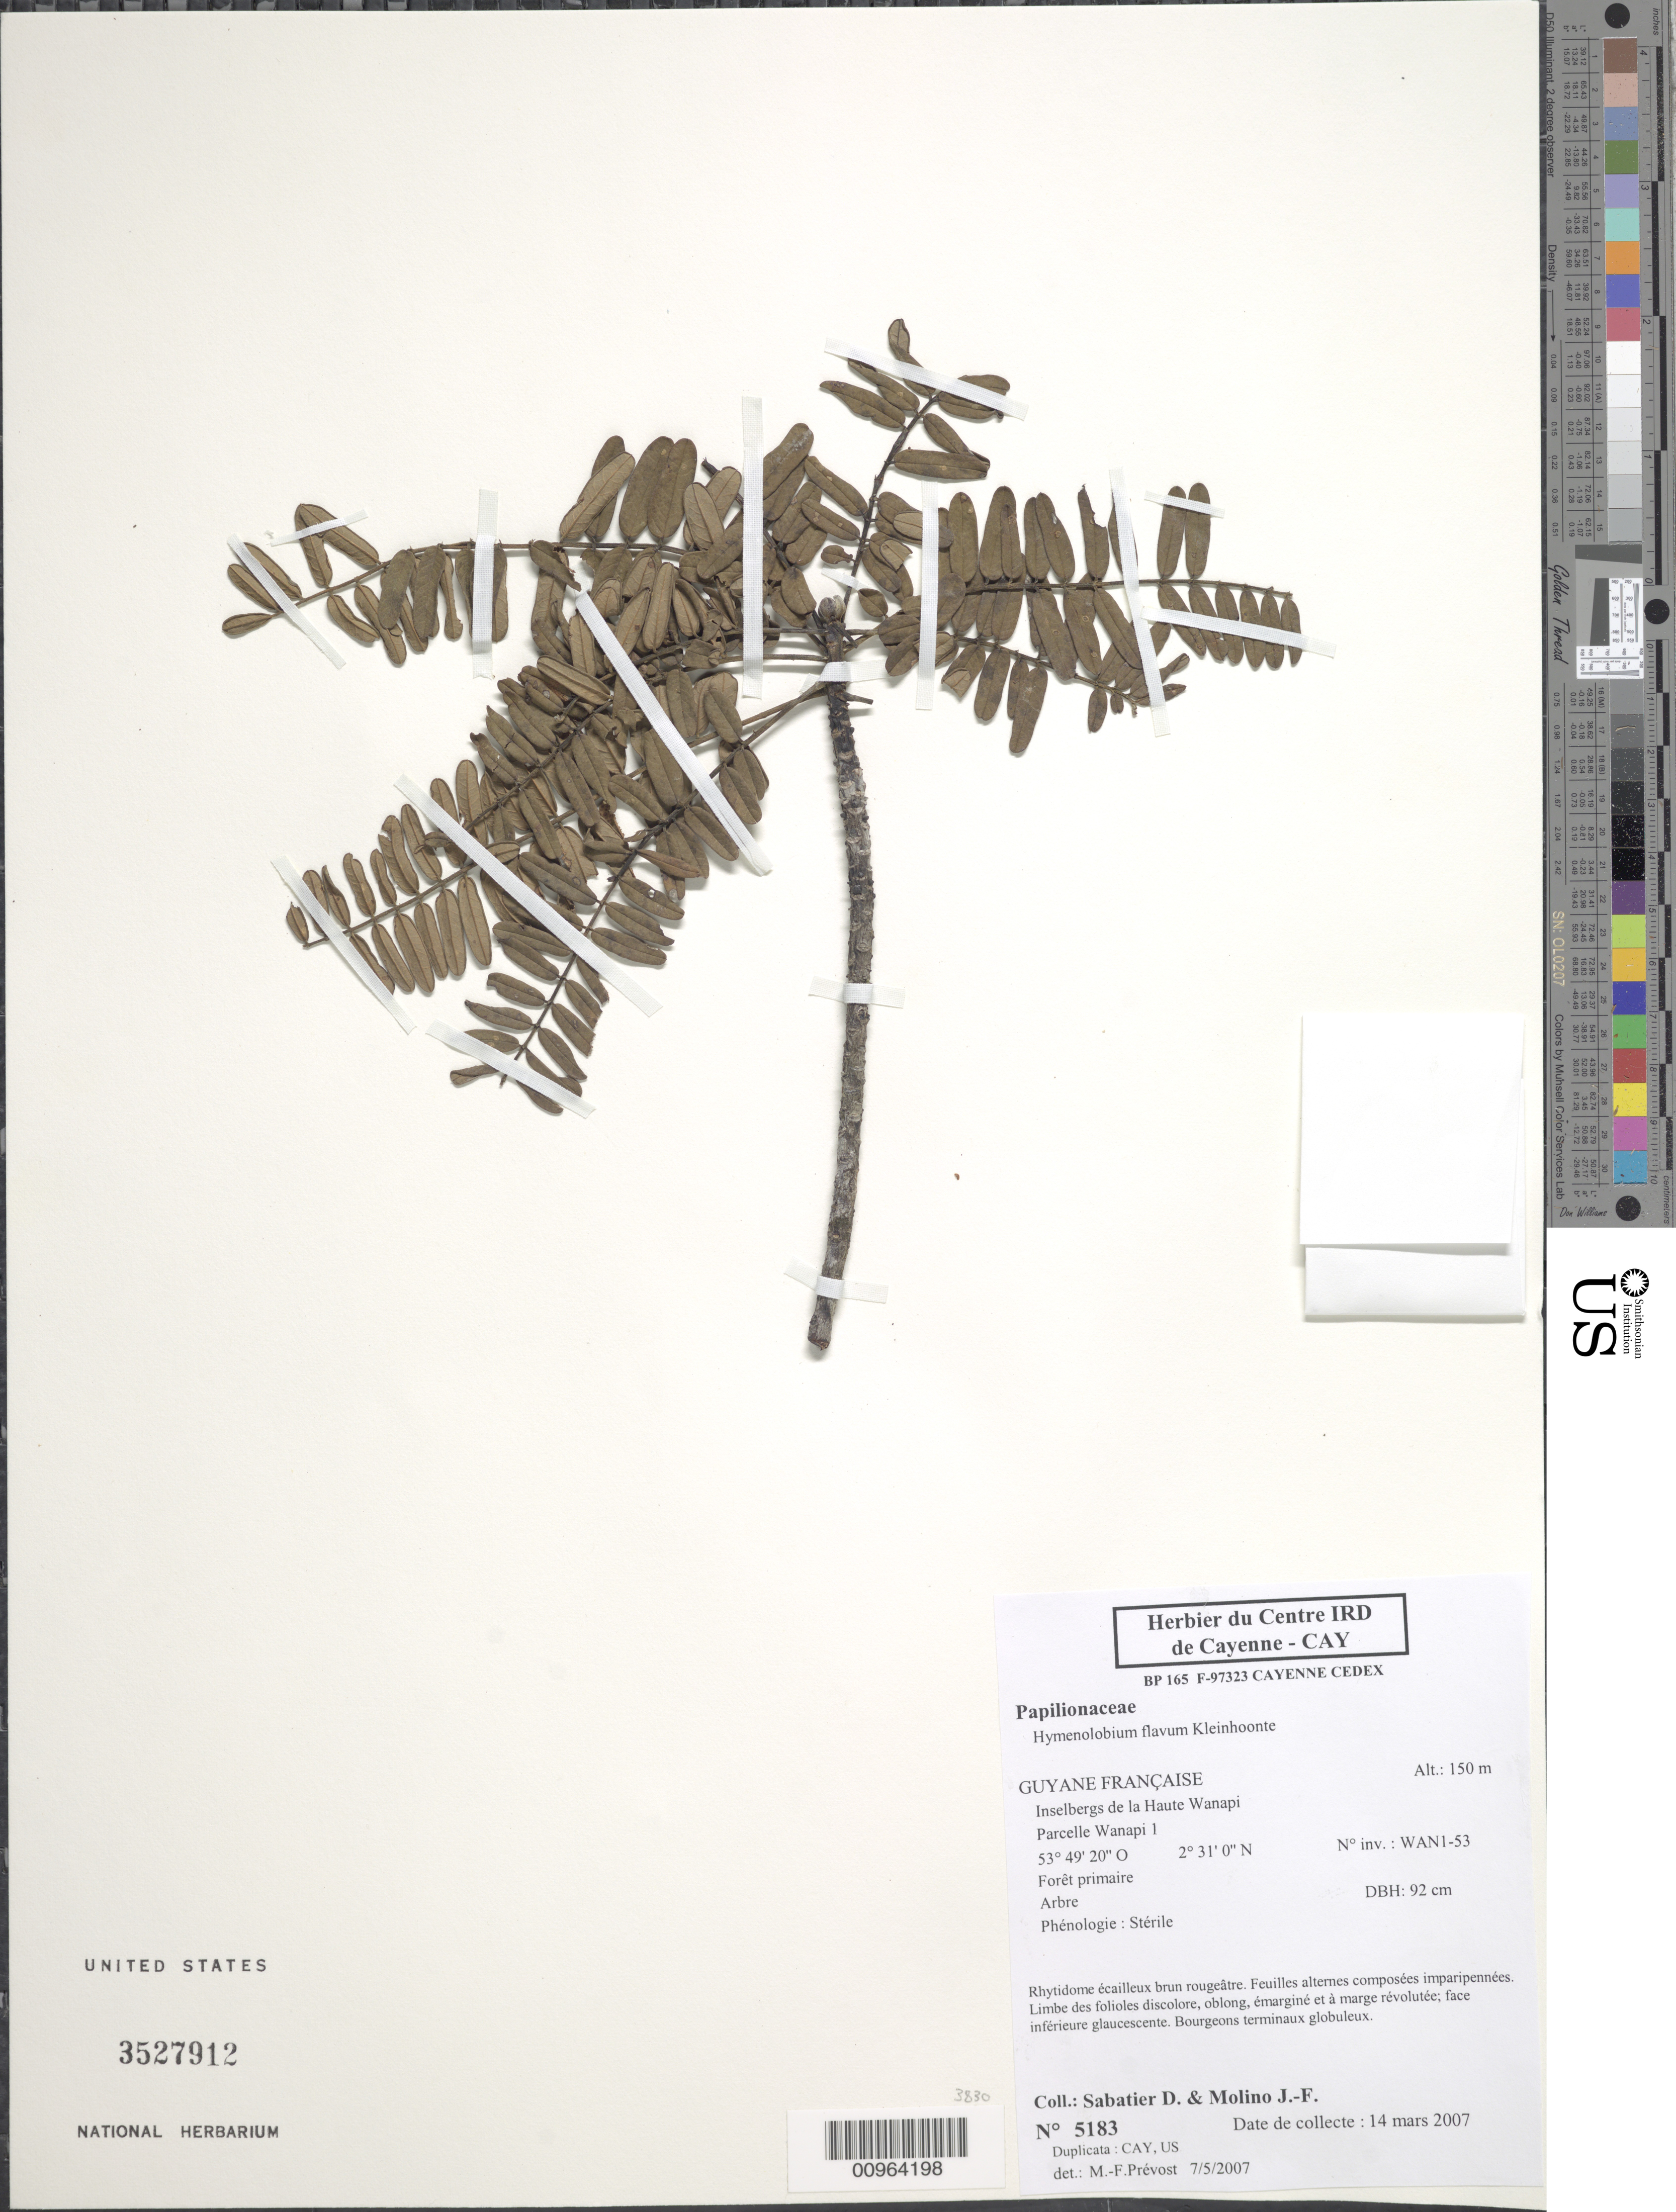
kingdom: Plantae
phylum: Tracheophyta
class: Magnoliopsida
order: Fabales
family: Fabaceae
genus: Hymenolobium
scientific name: Hymenolobium flavum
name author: Kleinhoonte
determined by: Prévost, M.-F.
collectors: D. Sabatier & J. Molino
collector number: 5183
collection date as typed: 14-Mar-07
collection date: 2007-03-14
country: French Guiana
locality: Inselbergs de la Haute Wanapi. Parcelle Wanapi 1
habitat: Foret primaire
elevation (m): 150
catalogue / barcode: US 3527912